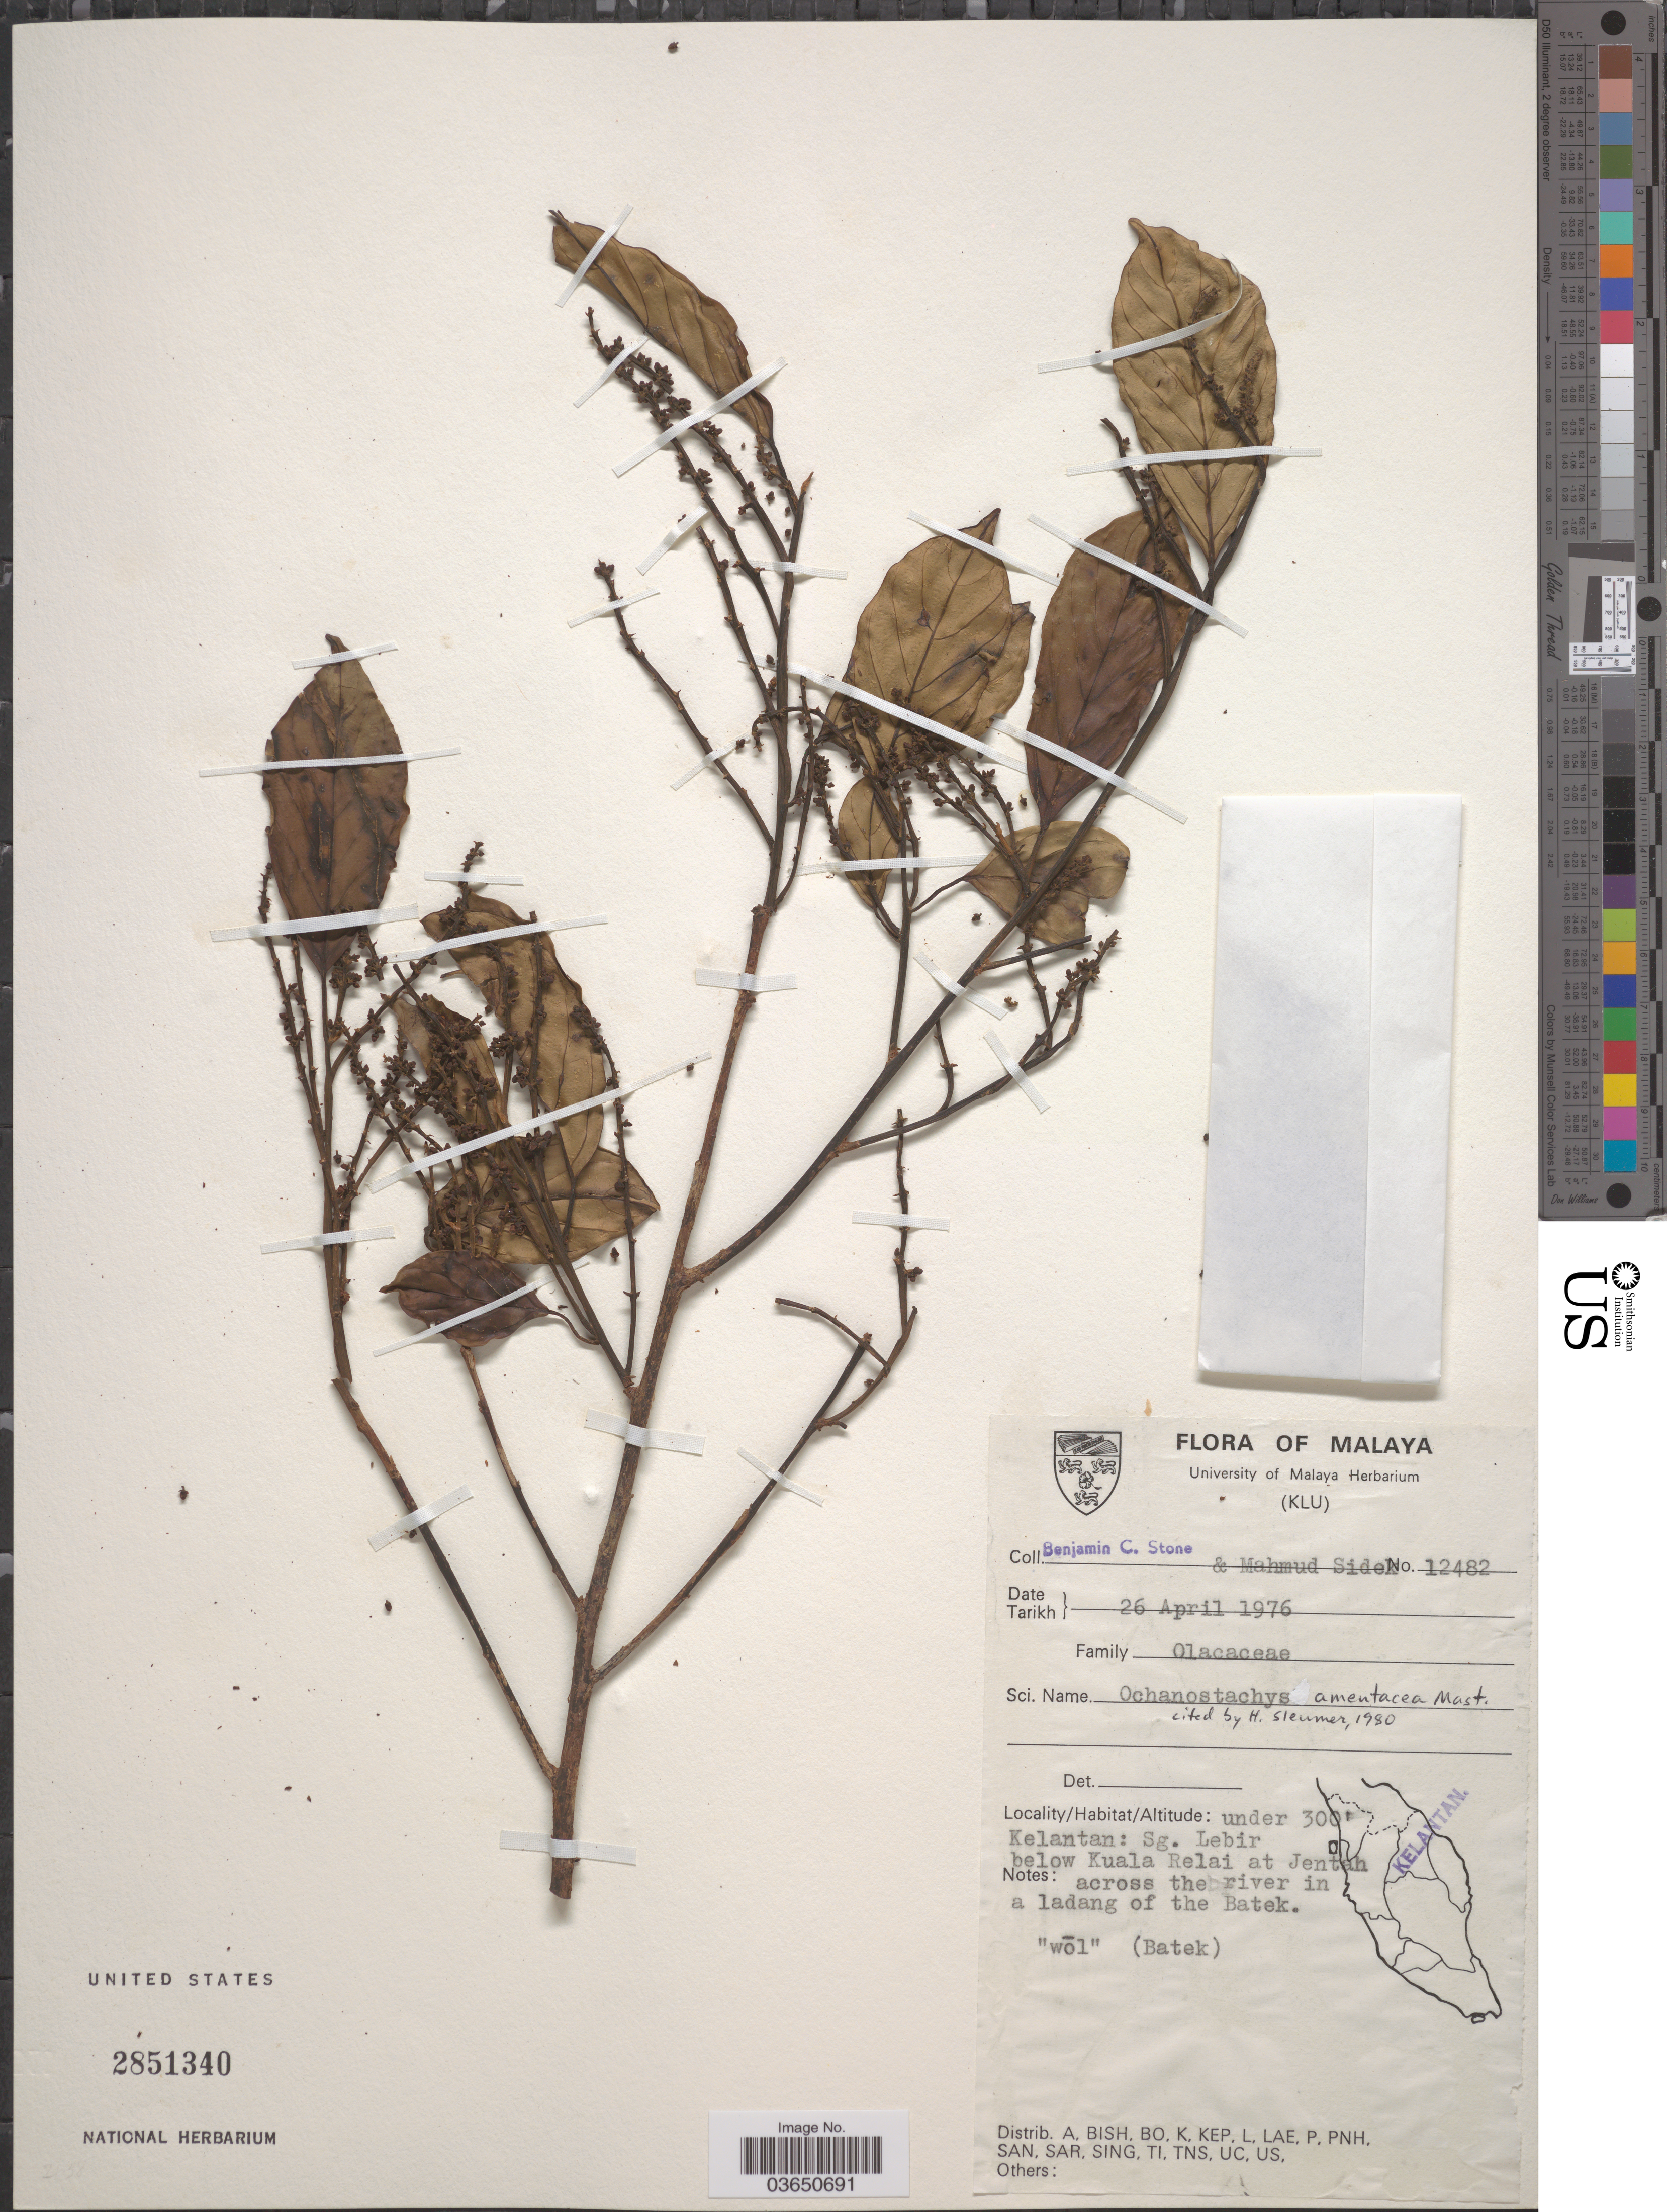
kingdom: Plantae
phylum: Tracheophyta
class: Magnoliopsida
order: Santalales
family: Coulaceae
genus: Ochanostachys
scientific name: Ochanostachys amentacea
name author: Mast.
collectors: B. C. Stone & M. Sidek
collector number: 12482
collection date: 1976-04-26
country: Malaysia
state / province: Kelantan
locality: Sg. Lebir below Kuala Relai at Jentah across the river in a ladang of the Batek. Malaya.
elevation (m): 91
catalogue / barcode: US 2851340